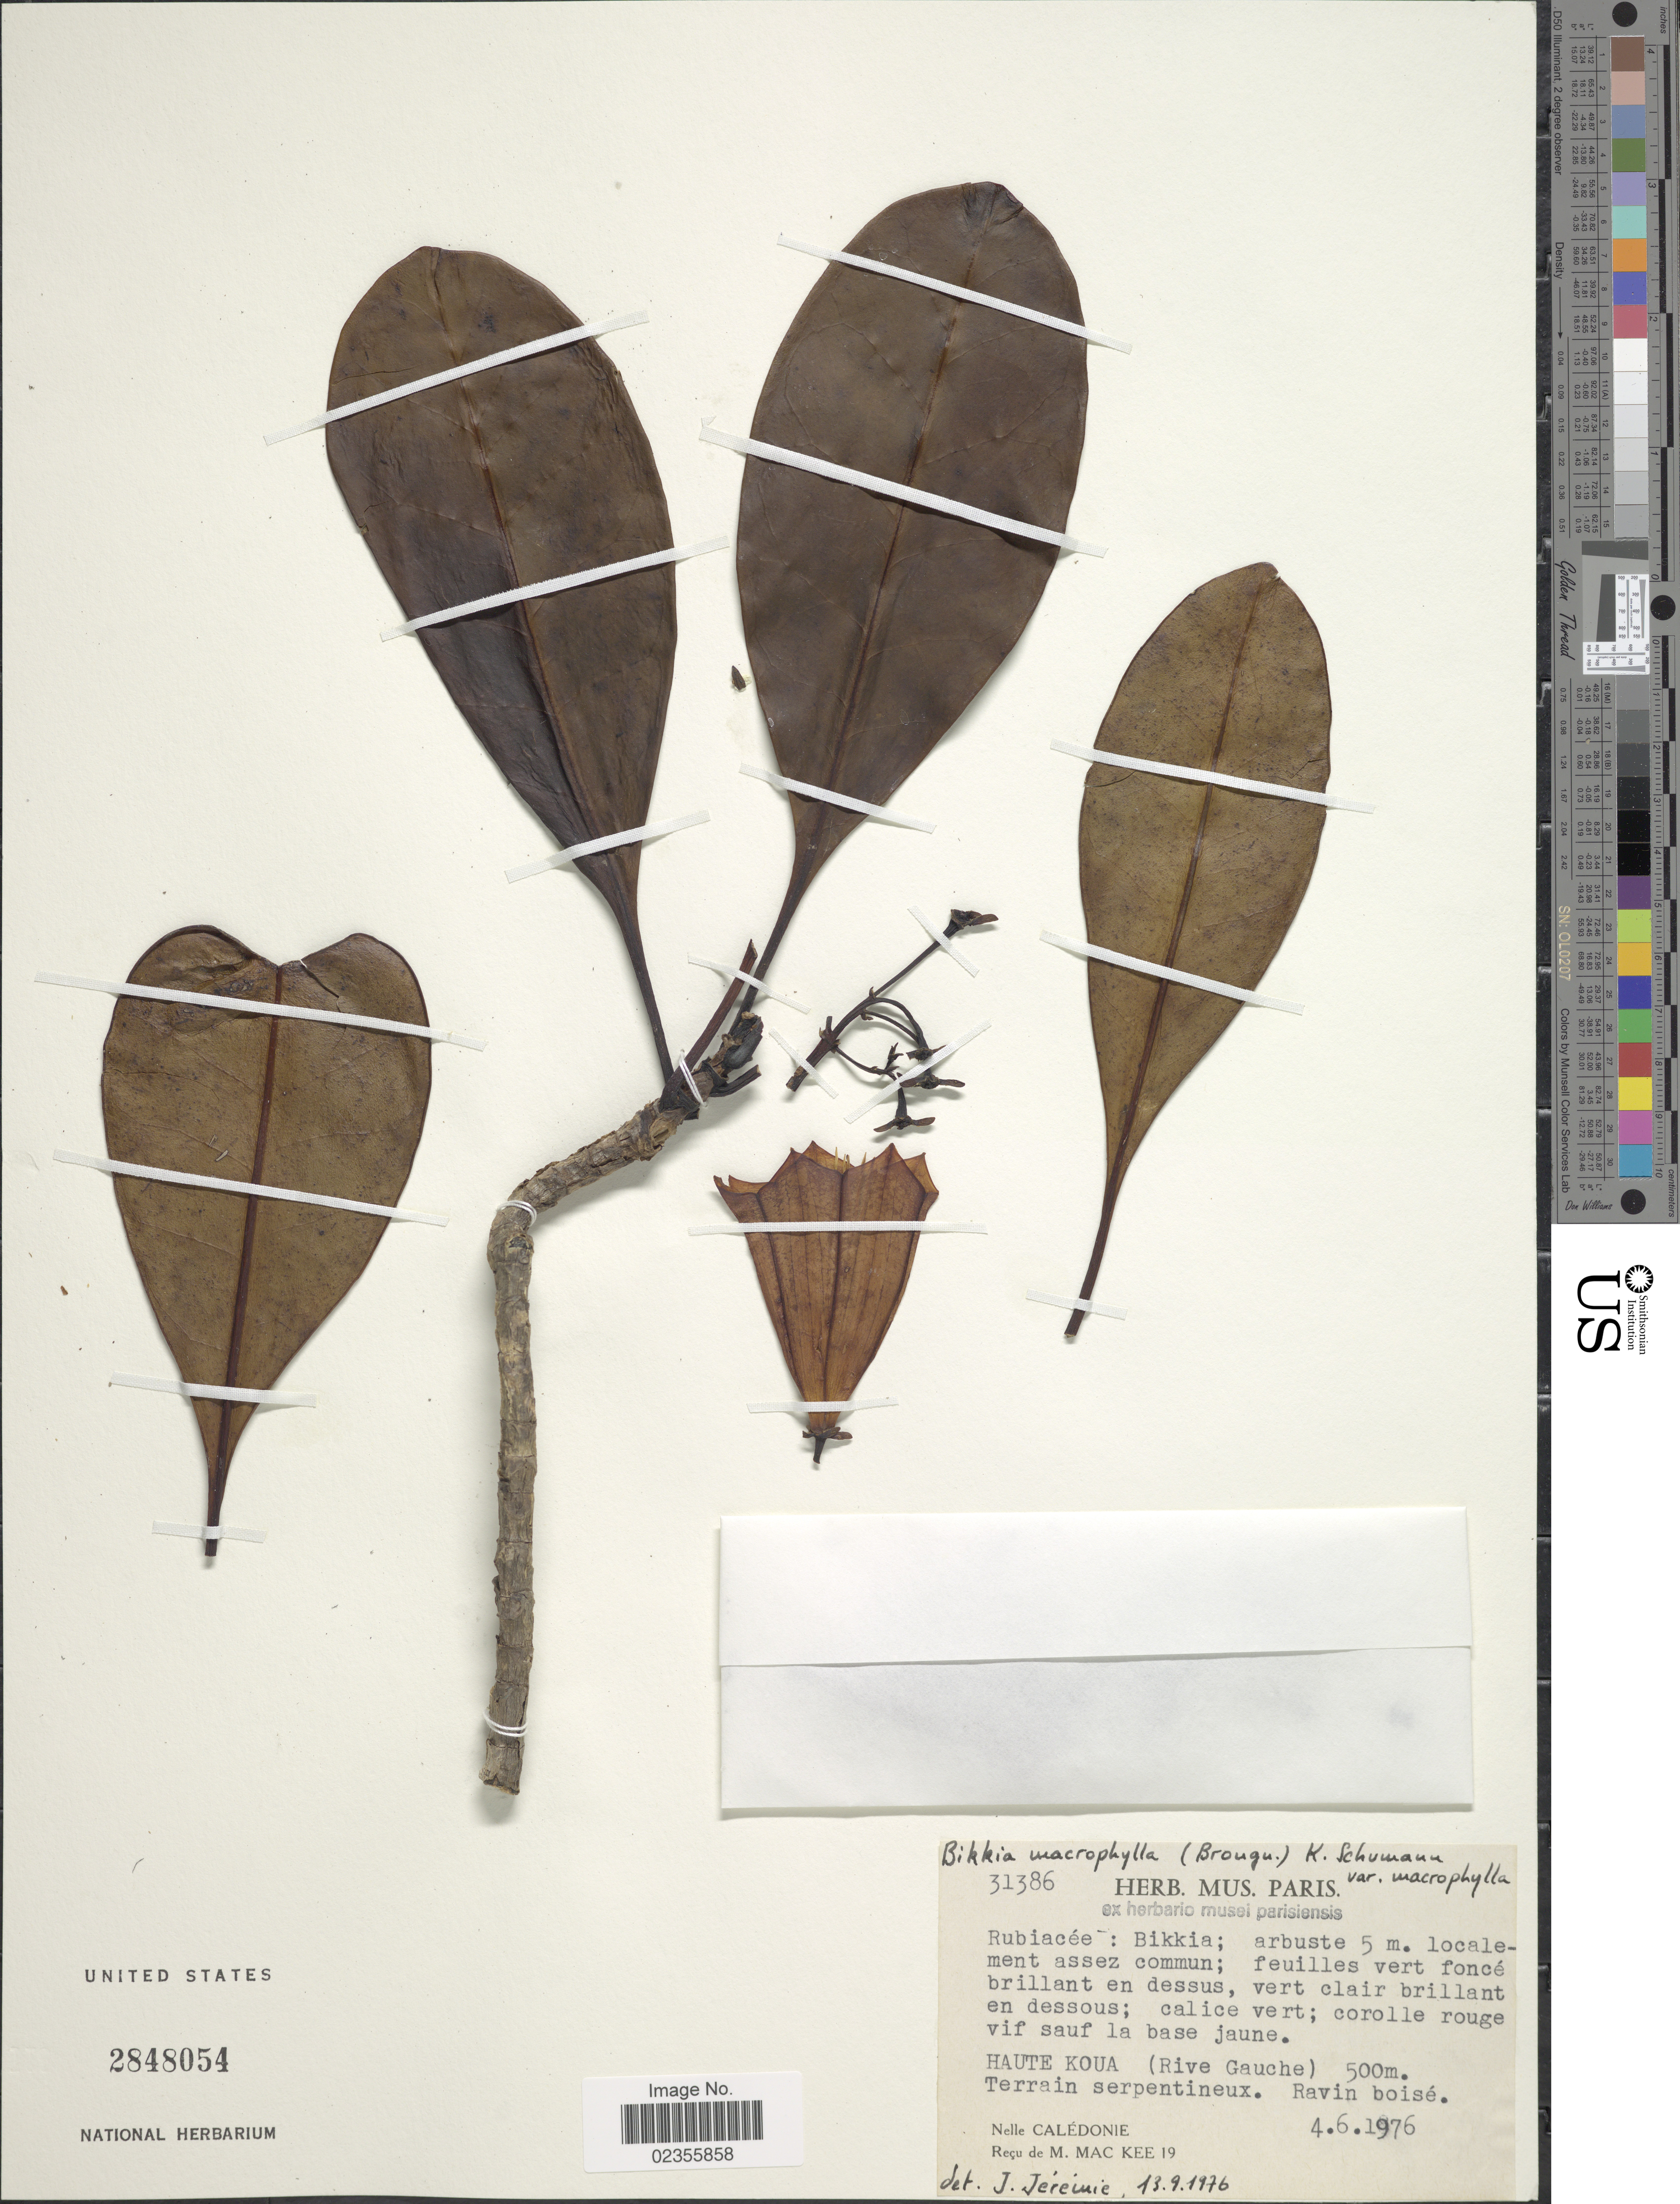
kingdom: Plantae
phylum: Tracheophyta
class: Magnoliopsida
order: Gentianales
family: Rubiaceae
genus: Bikkia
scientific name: Bikkia macrophylla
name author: (Brongn.) K. Schum.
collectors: M. Mackee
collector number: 19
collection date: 1976-06-04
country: New Caledonia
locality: Haute Koua (Rive Gauche)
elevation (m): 500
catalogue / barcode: US 2848054